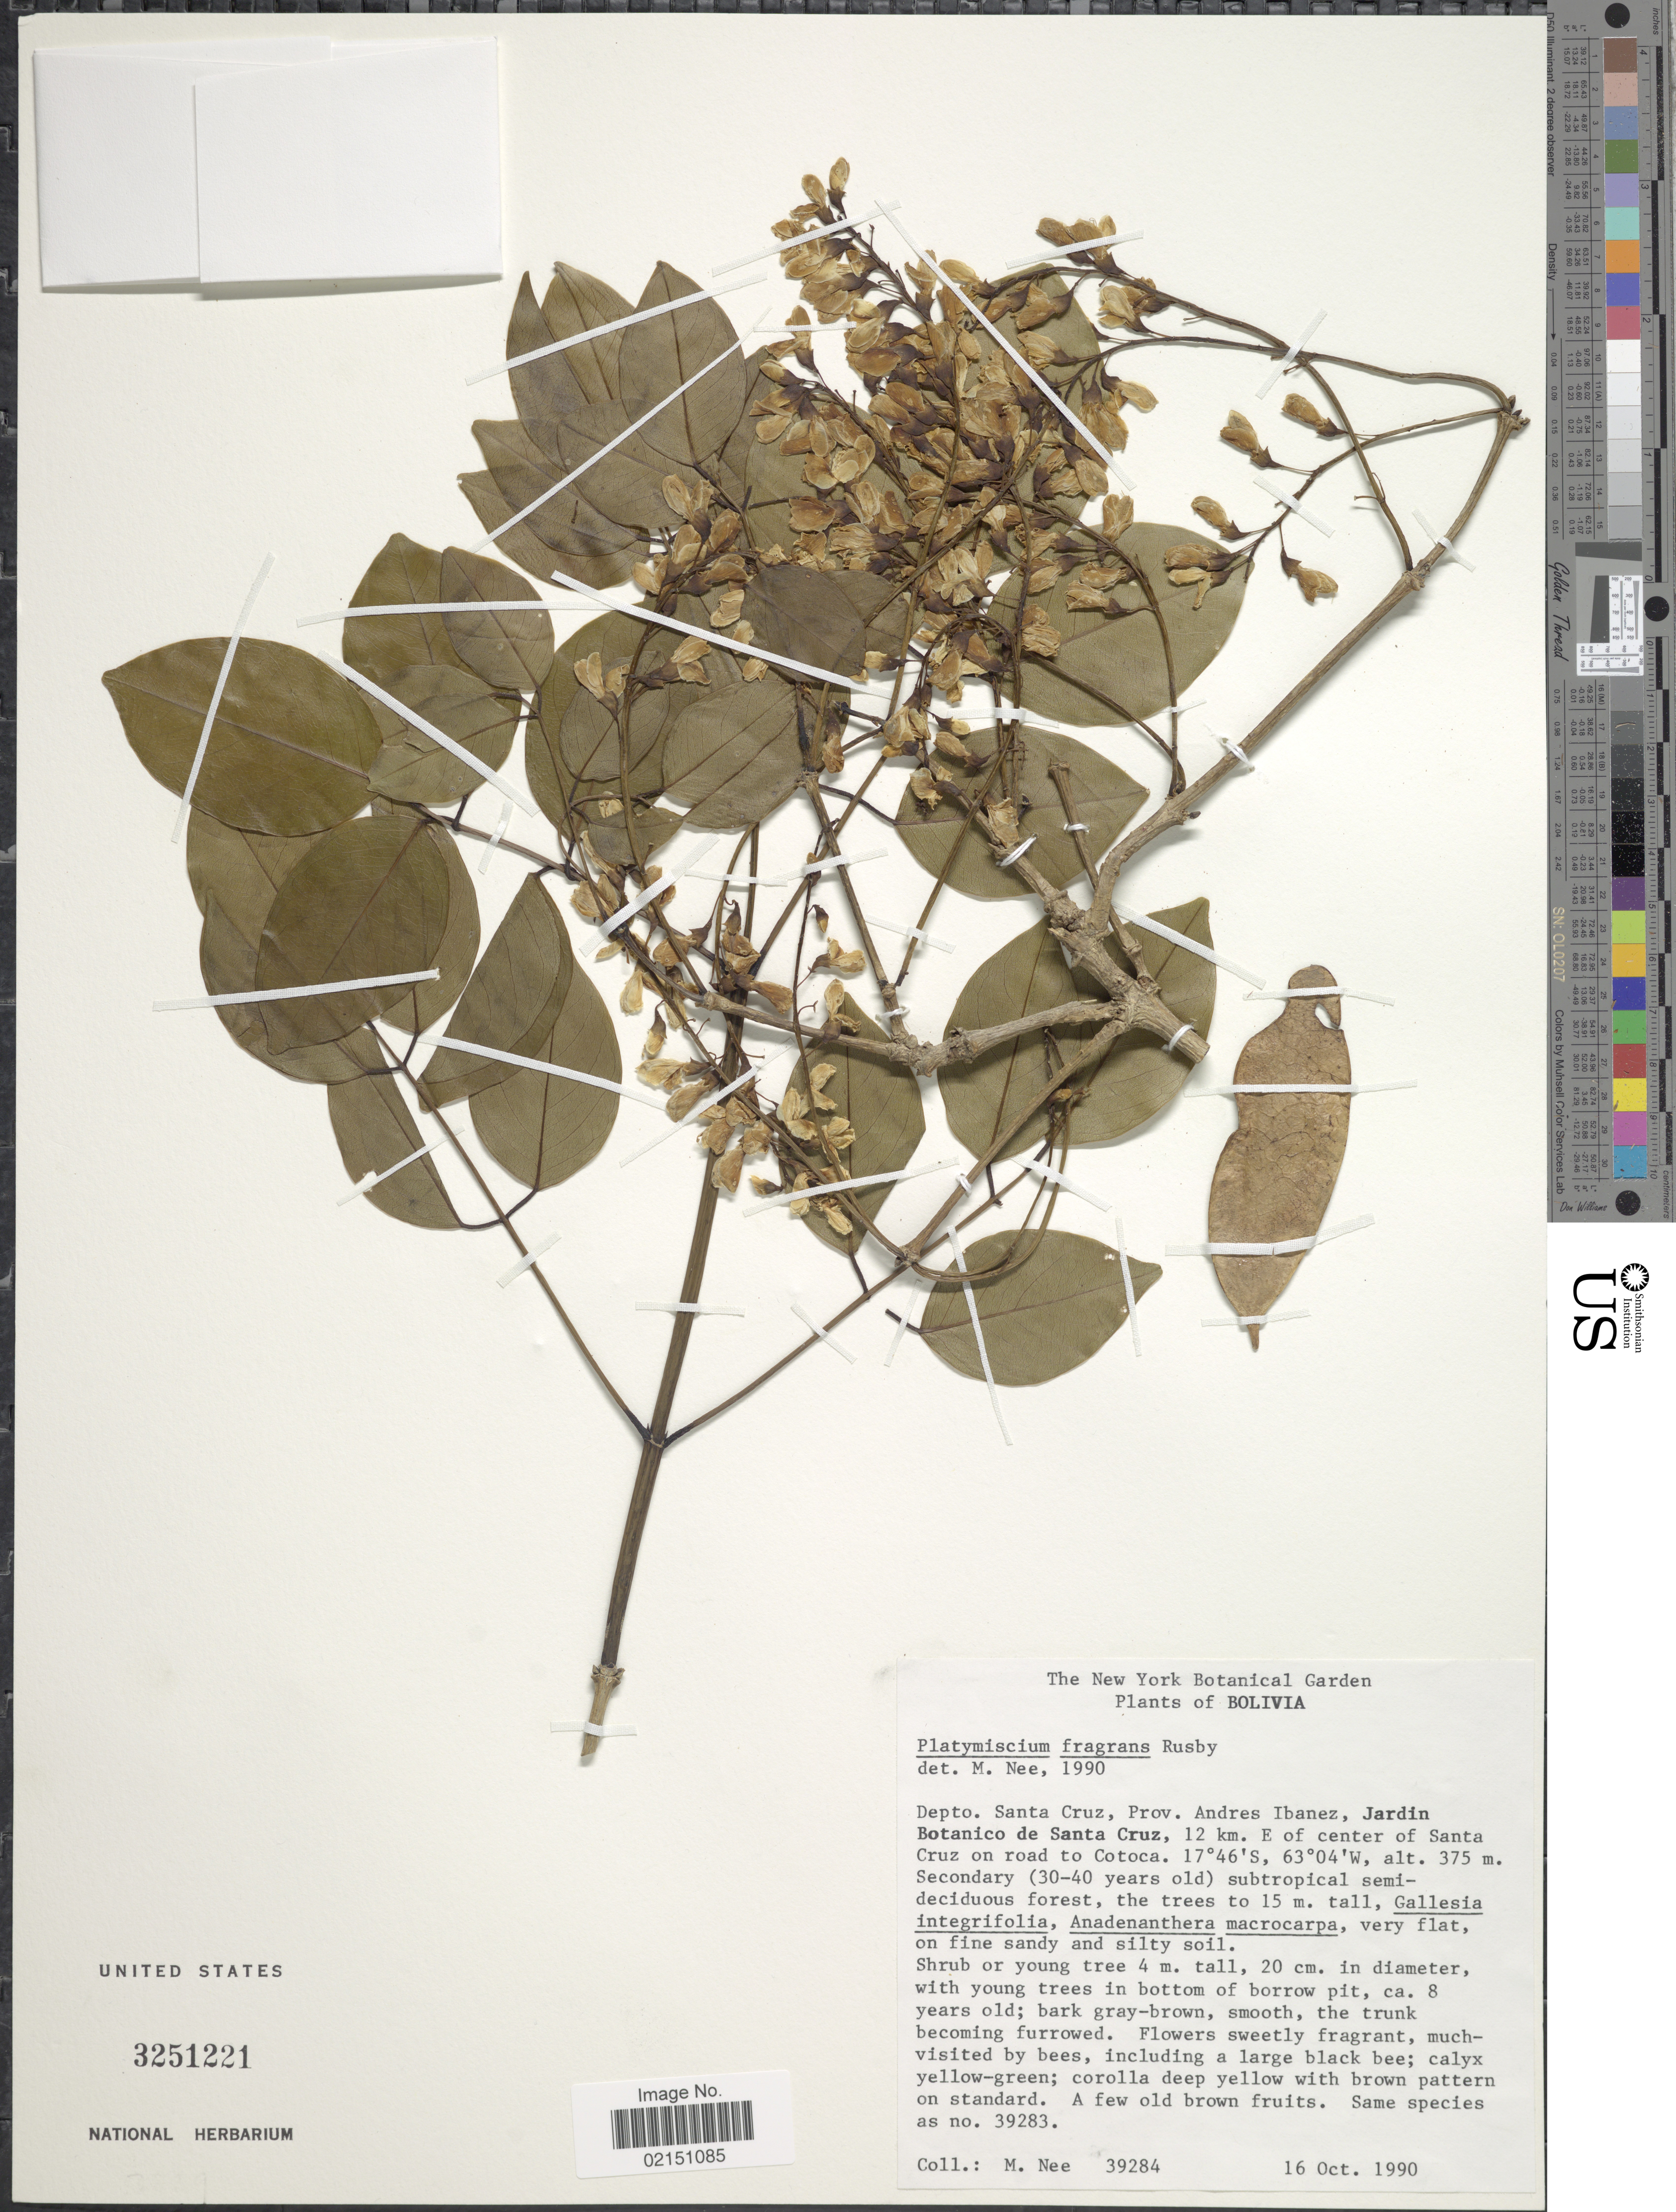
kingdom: Plantae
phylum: Tracheophyta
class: Magnoliopsida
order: Fabales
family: Fabaceae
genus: Platymiscium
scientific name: Platymiscium pubescens subsp. fragrans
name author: (Rusby) Klitg.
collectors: M. Nee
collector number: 39284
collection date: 1990-10-16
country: Bolivia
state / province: Santa Cruz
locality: Andres Ibanez, Jardin Botanico de Santa Cruz, 12 km. E of center of Santa Cruz on road to Cotoca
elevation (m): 375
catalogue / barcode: US 3251221